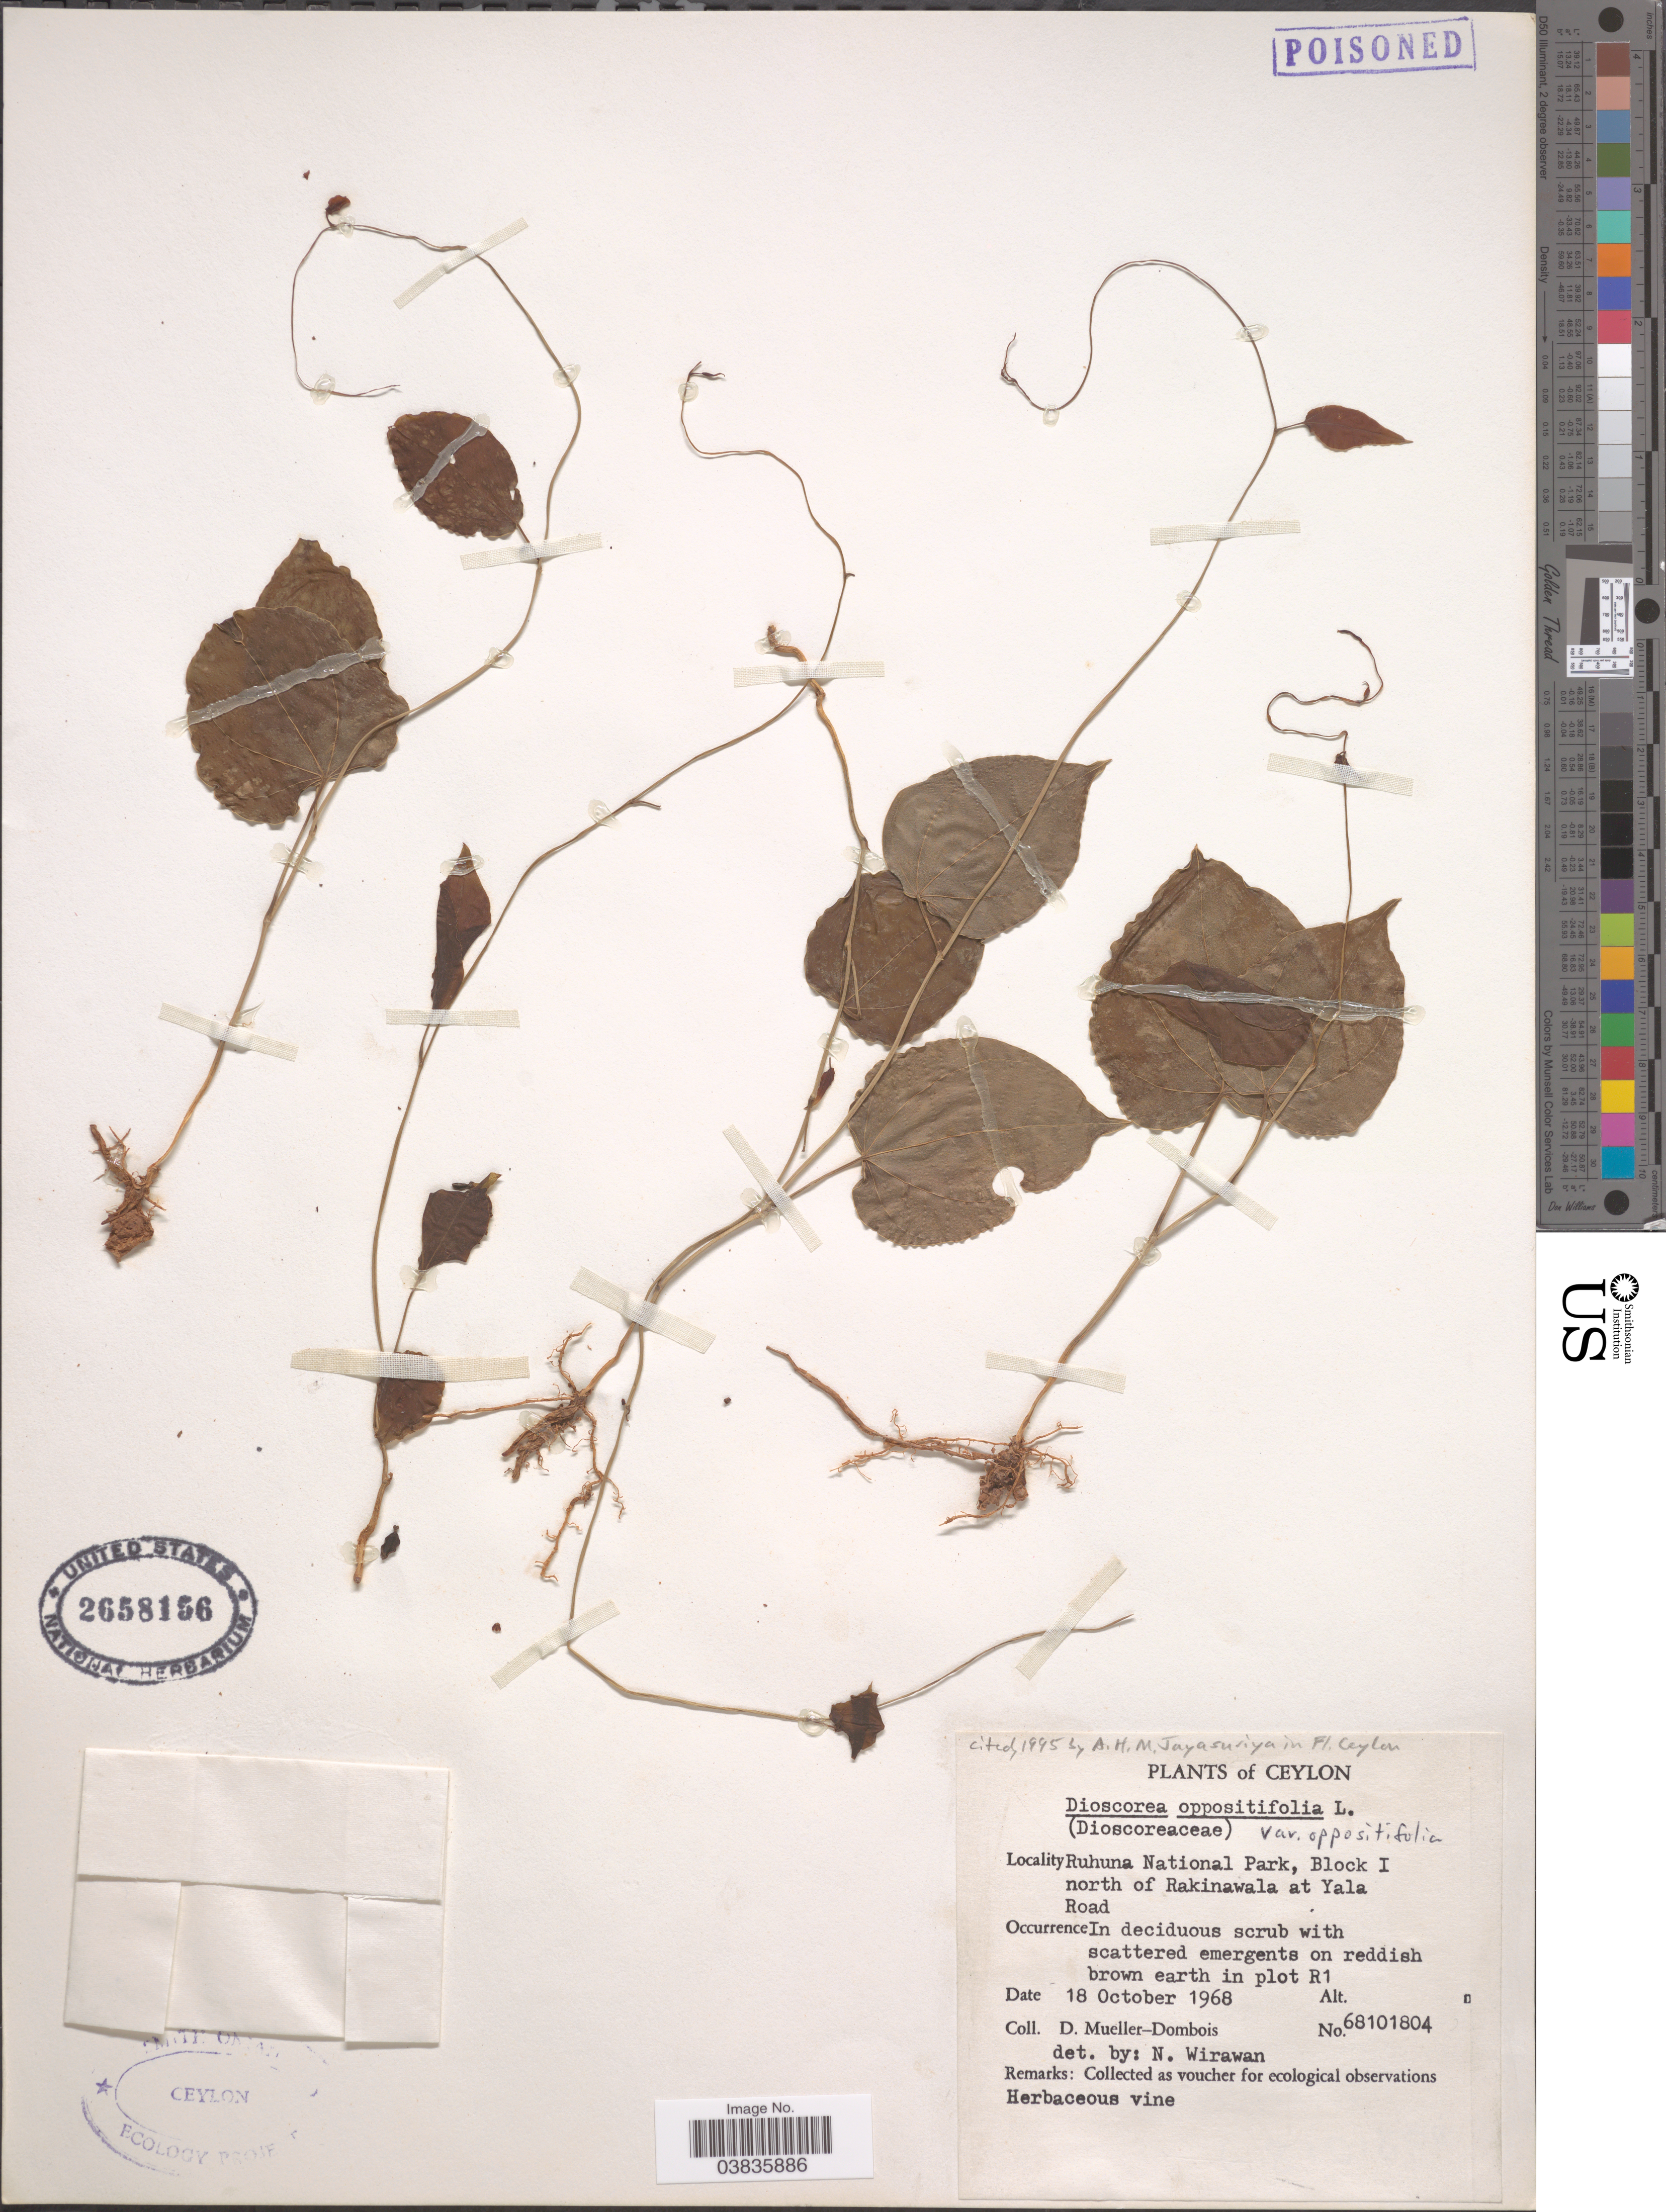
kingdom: Plantae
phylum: Tracheophyta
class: Liliopsida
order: Dioscoreales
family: Dioscoreaceae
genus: Dioscorea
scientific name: Dioscorea oppositifolia var. oppositifolia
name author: L.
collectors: D. Meuller-Dombois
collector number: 68101804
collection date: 1968-10-18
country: Sri Lanka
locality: Ceylon. Ruhuna National Park, Block I north of Rakinawala at Yala Road. In deciduous scrub with scattered emergents on reddish brown earth in plot R1.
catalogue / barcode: US 2658156